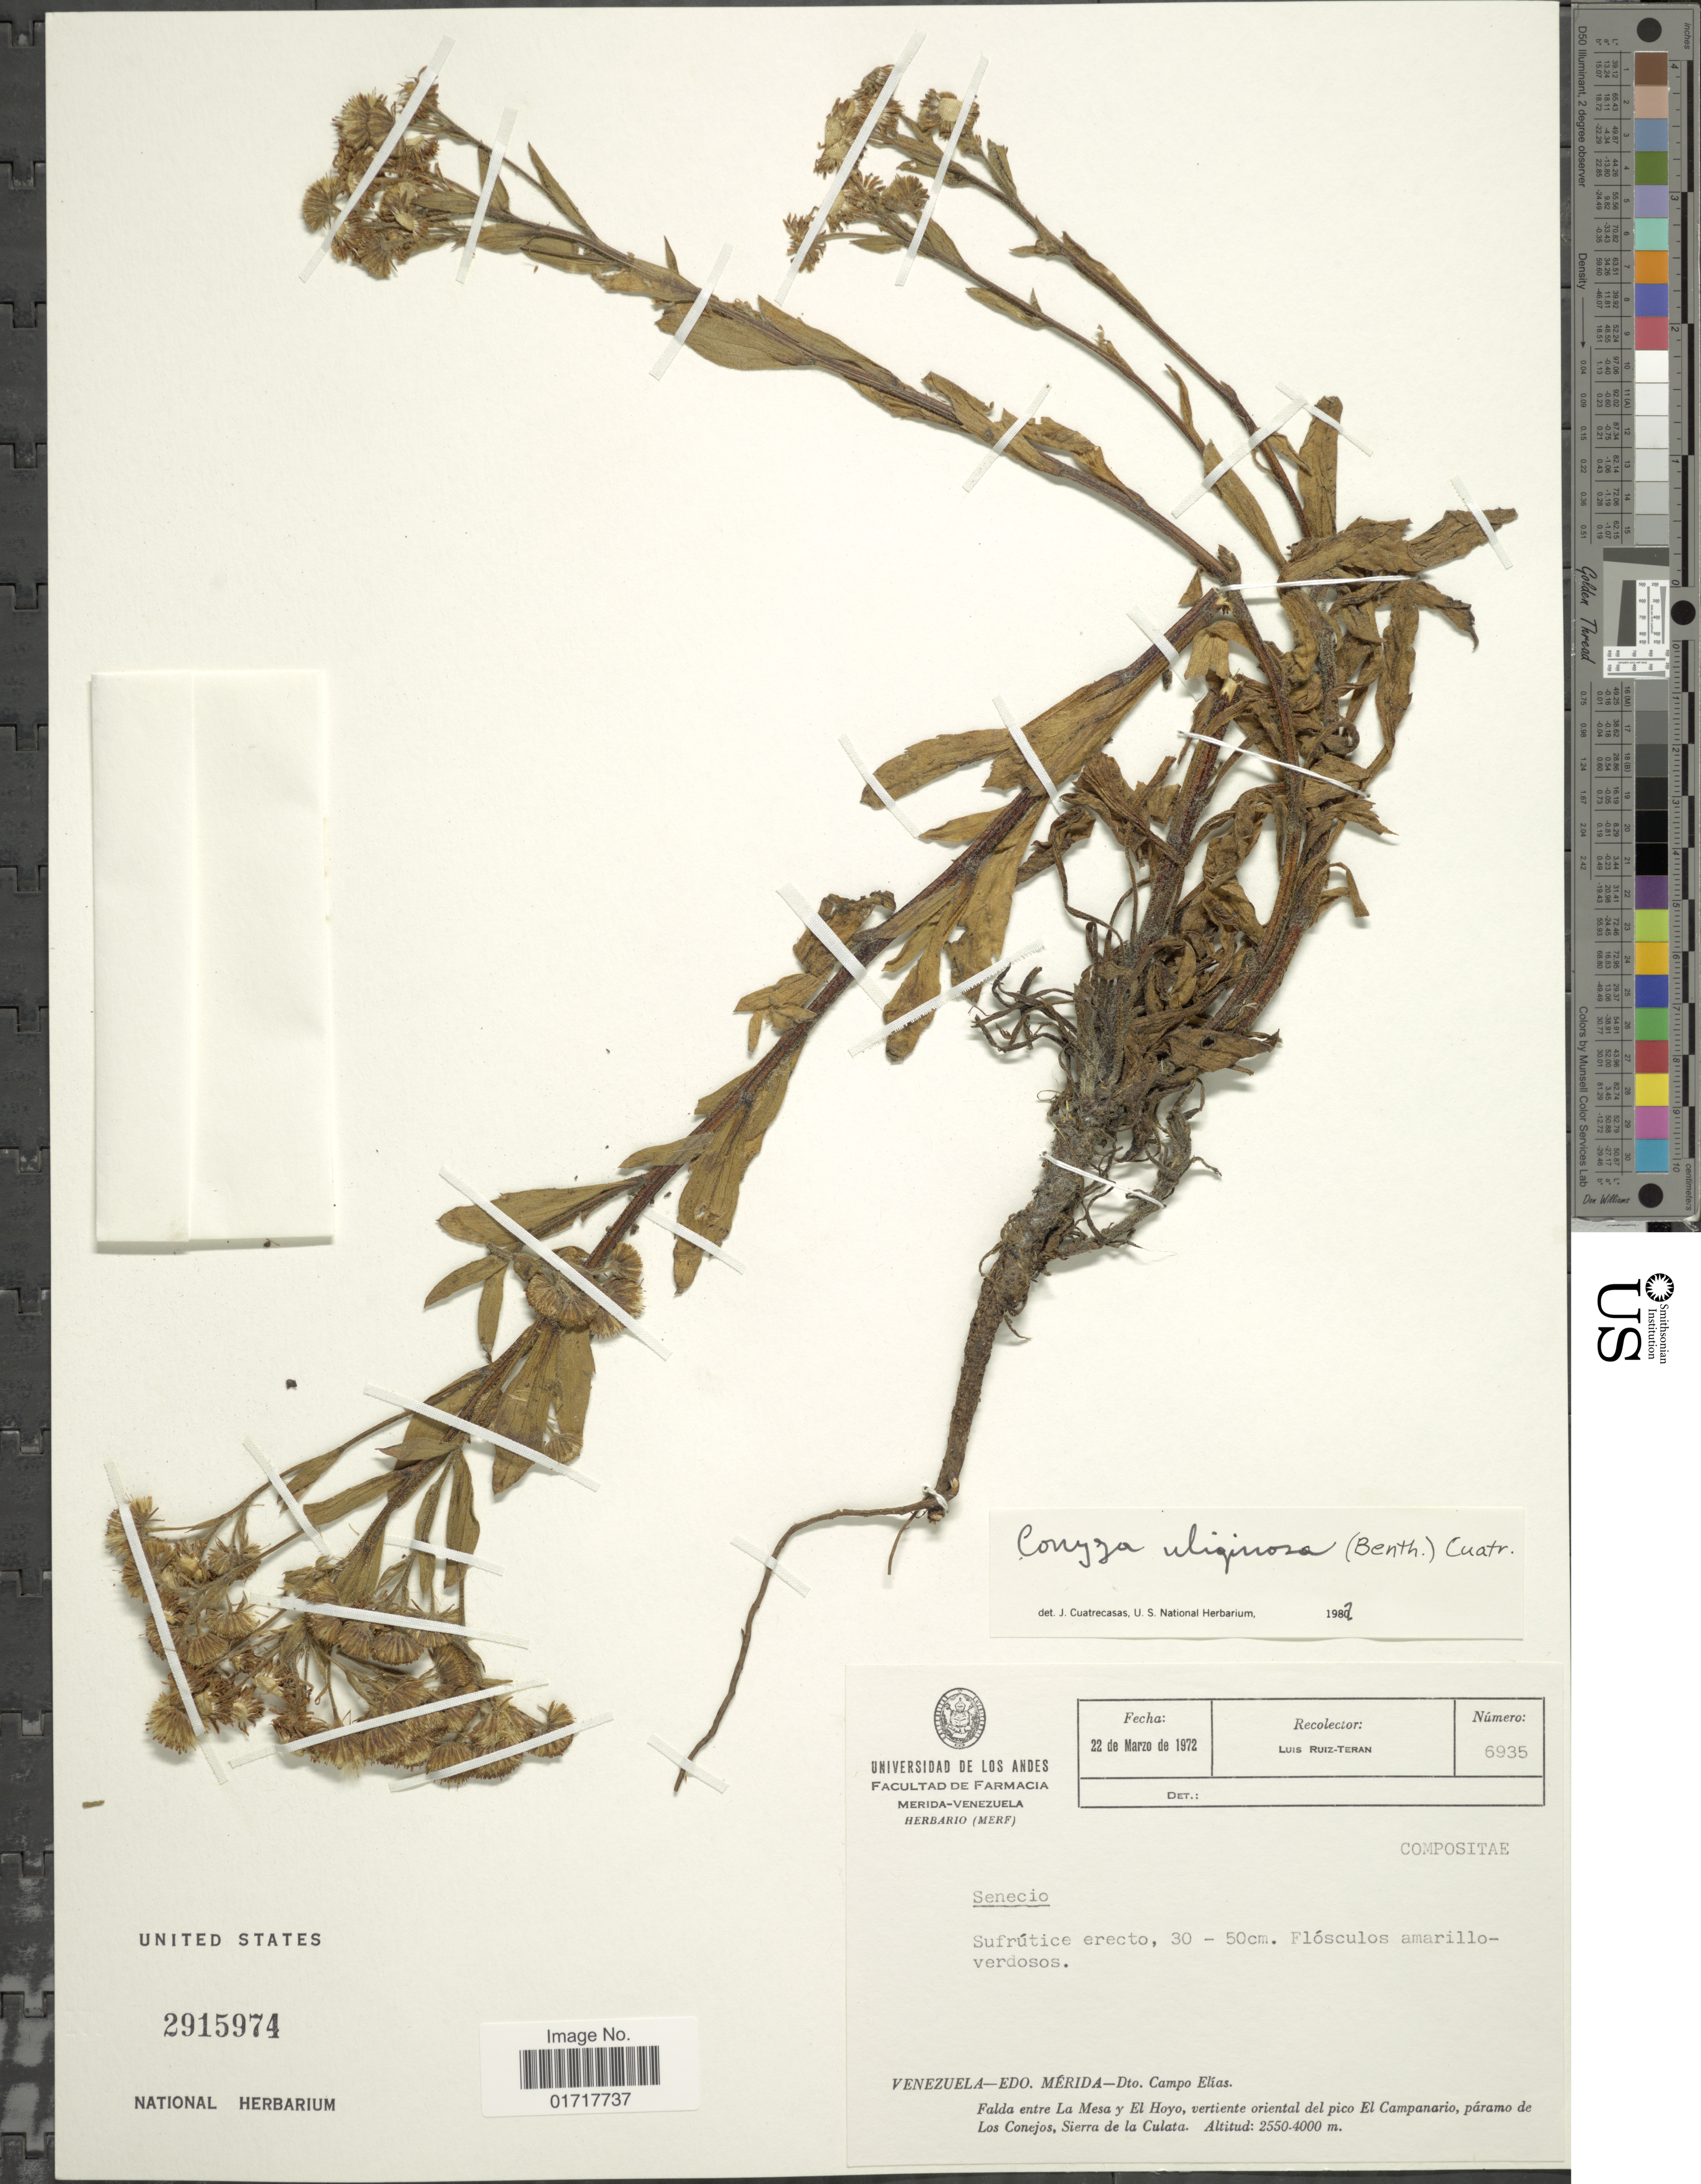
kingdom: Plantae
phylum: Tracheophyta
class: Magnoliopsida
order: Asterales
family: Asteraceae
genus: Conyza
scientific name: Conyza uliginosa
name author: (Benth.) Cuatrec.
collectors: L. E. Ruíz-Terán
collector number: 6935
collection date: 1972-03-22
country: Venezuela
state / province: Mérida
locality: Venezuela-Edo. Merida - Dto.Campo Elias. Faldo entre La Mesa y El Hoyo, vertiene oriental del El Campanario, paramo de Los Conejos, Sierra de la Culata.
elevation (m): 2550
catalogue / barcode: US 2915974